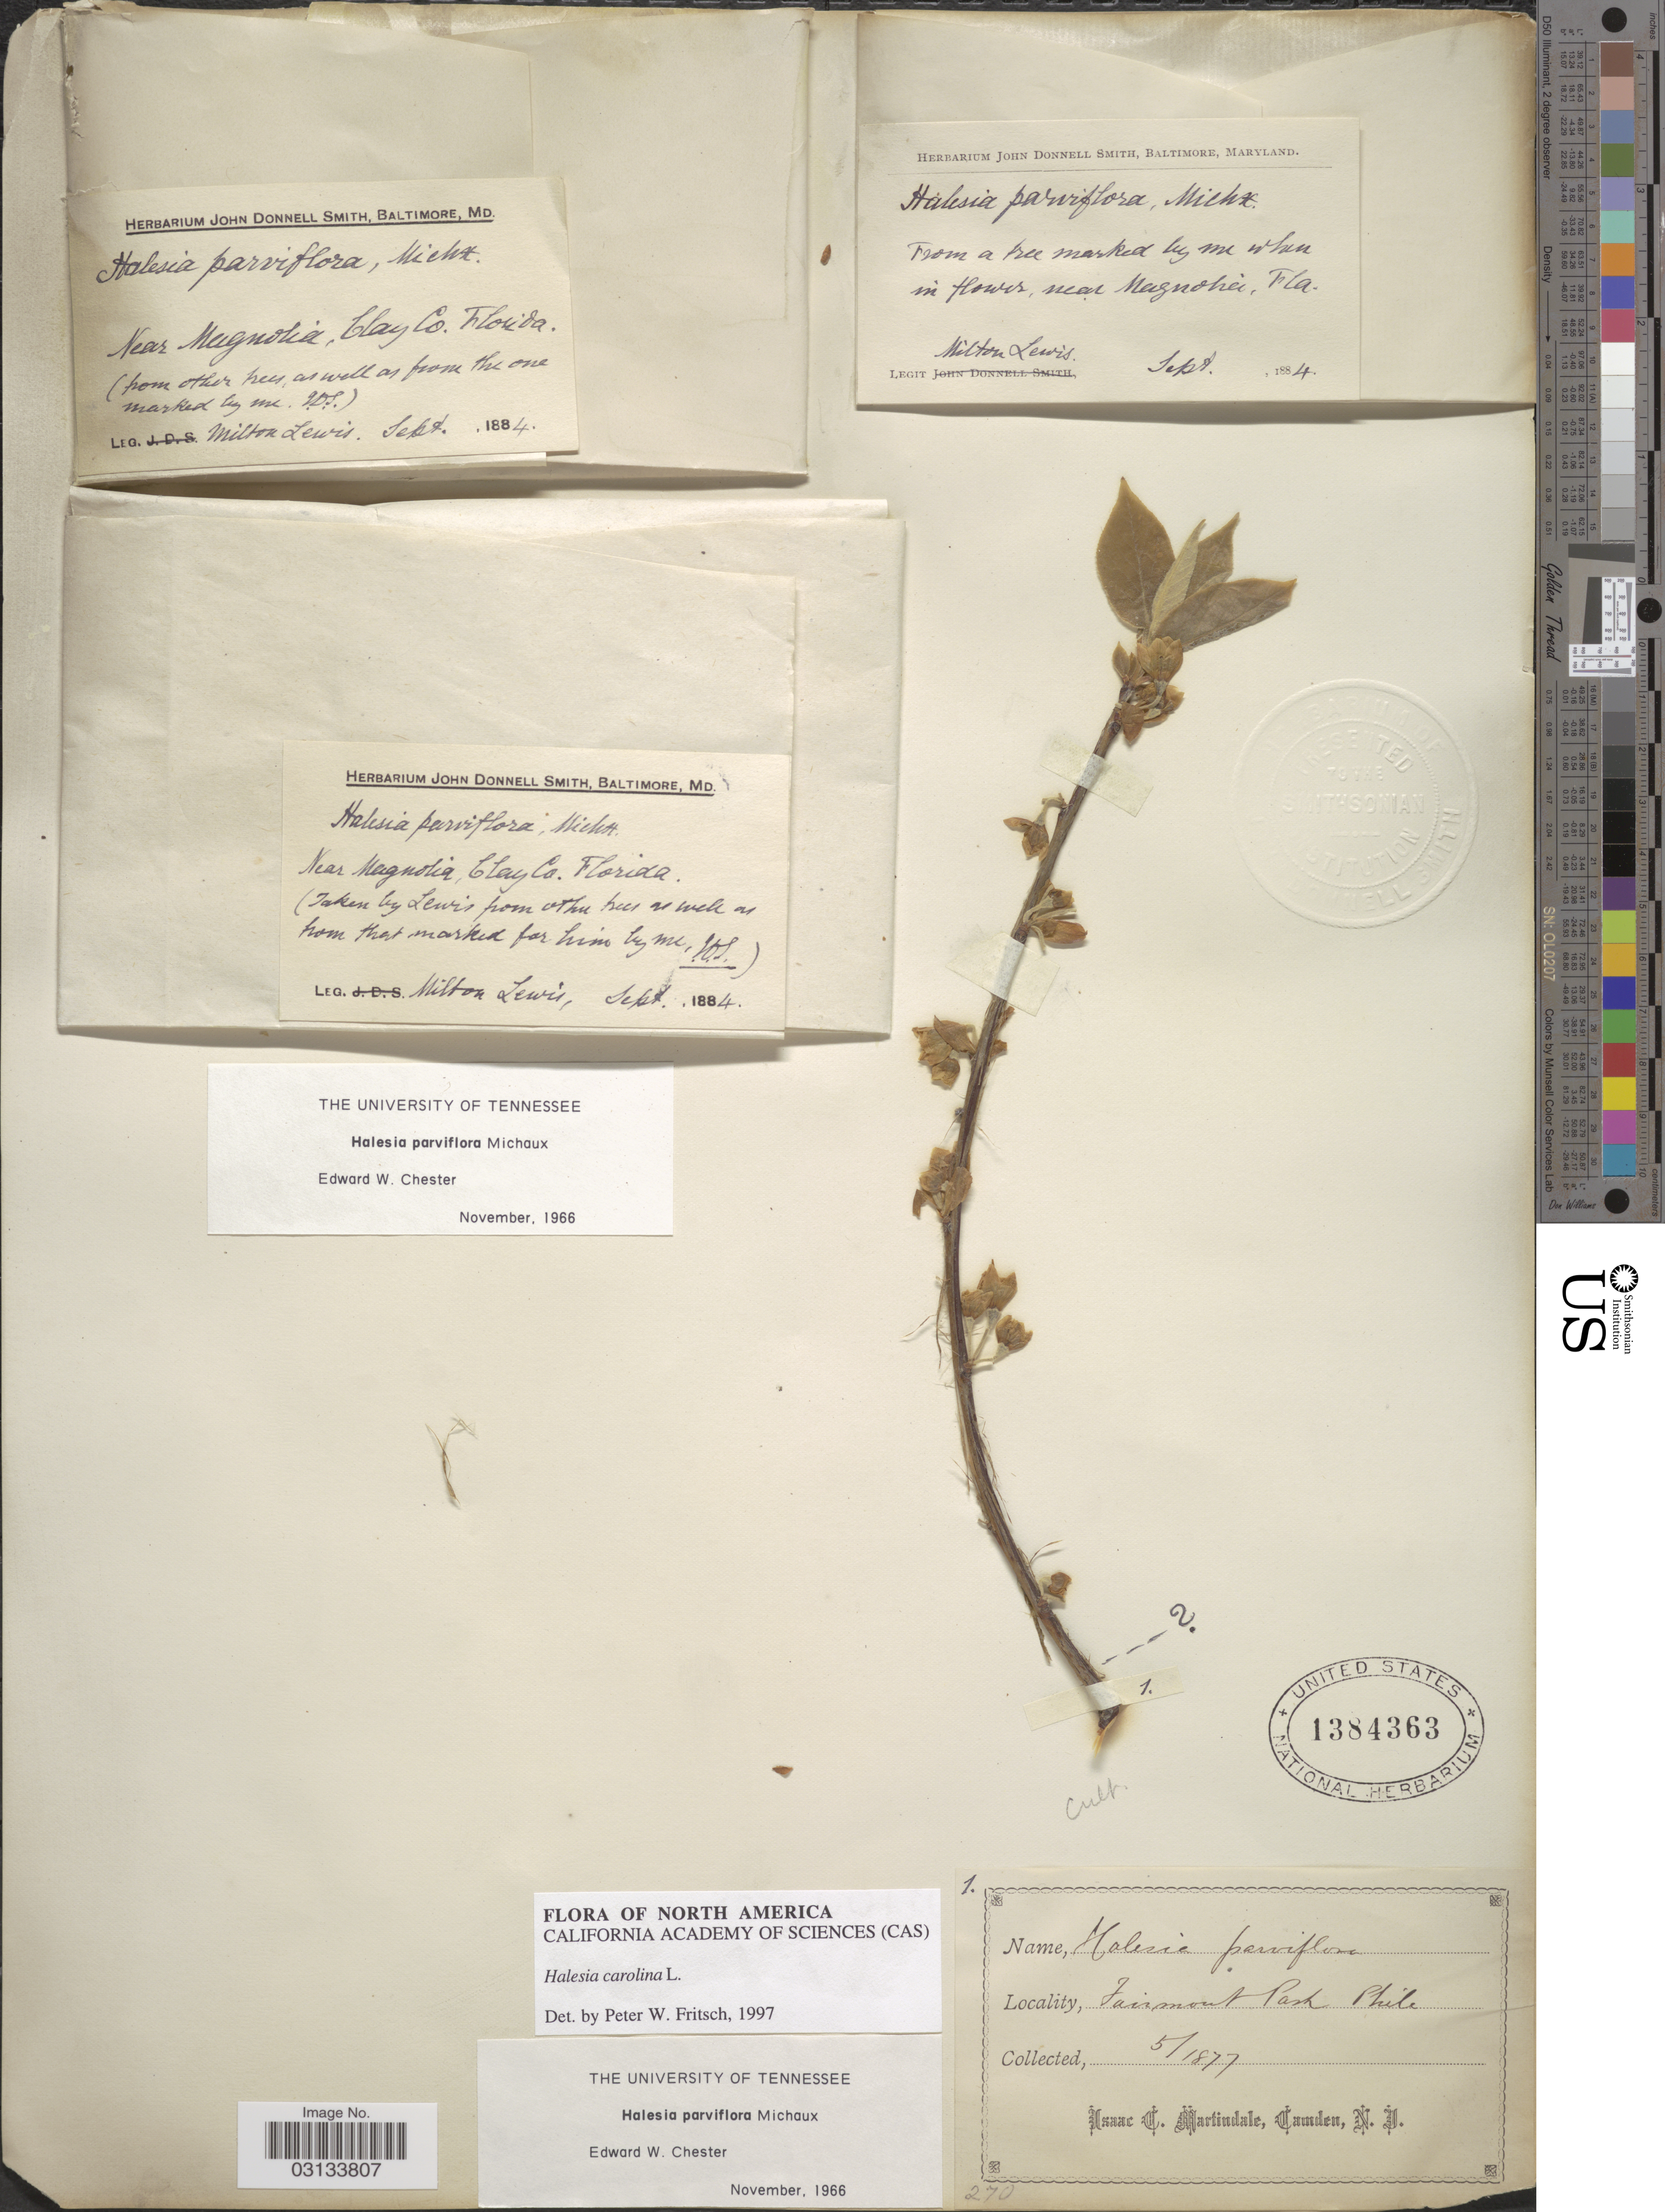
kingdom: Plantae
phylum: Tracheophyta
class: Magnoliopsida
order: Ericales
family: Styracaceae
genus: Halesia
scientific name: Halesia carolina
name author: L.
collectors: M. Lewis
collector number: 1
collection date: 1877-05/1884-09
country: United States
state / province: Florida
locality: Near Magnolia, Clay Co. Fla. Fairmouth Pash. Phile.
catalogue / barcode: US 1384363